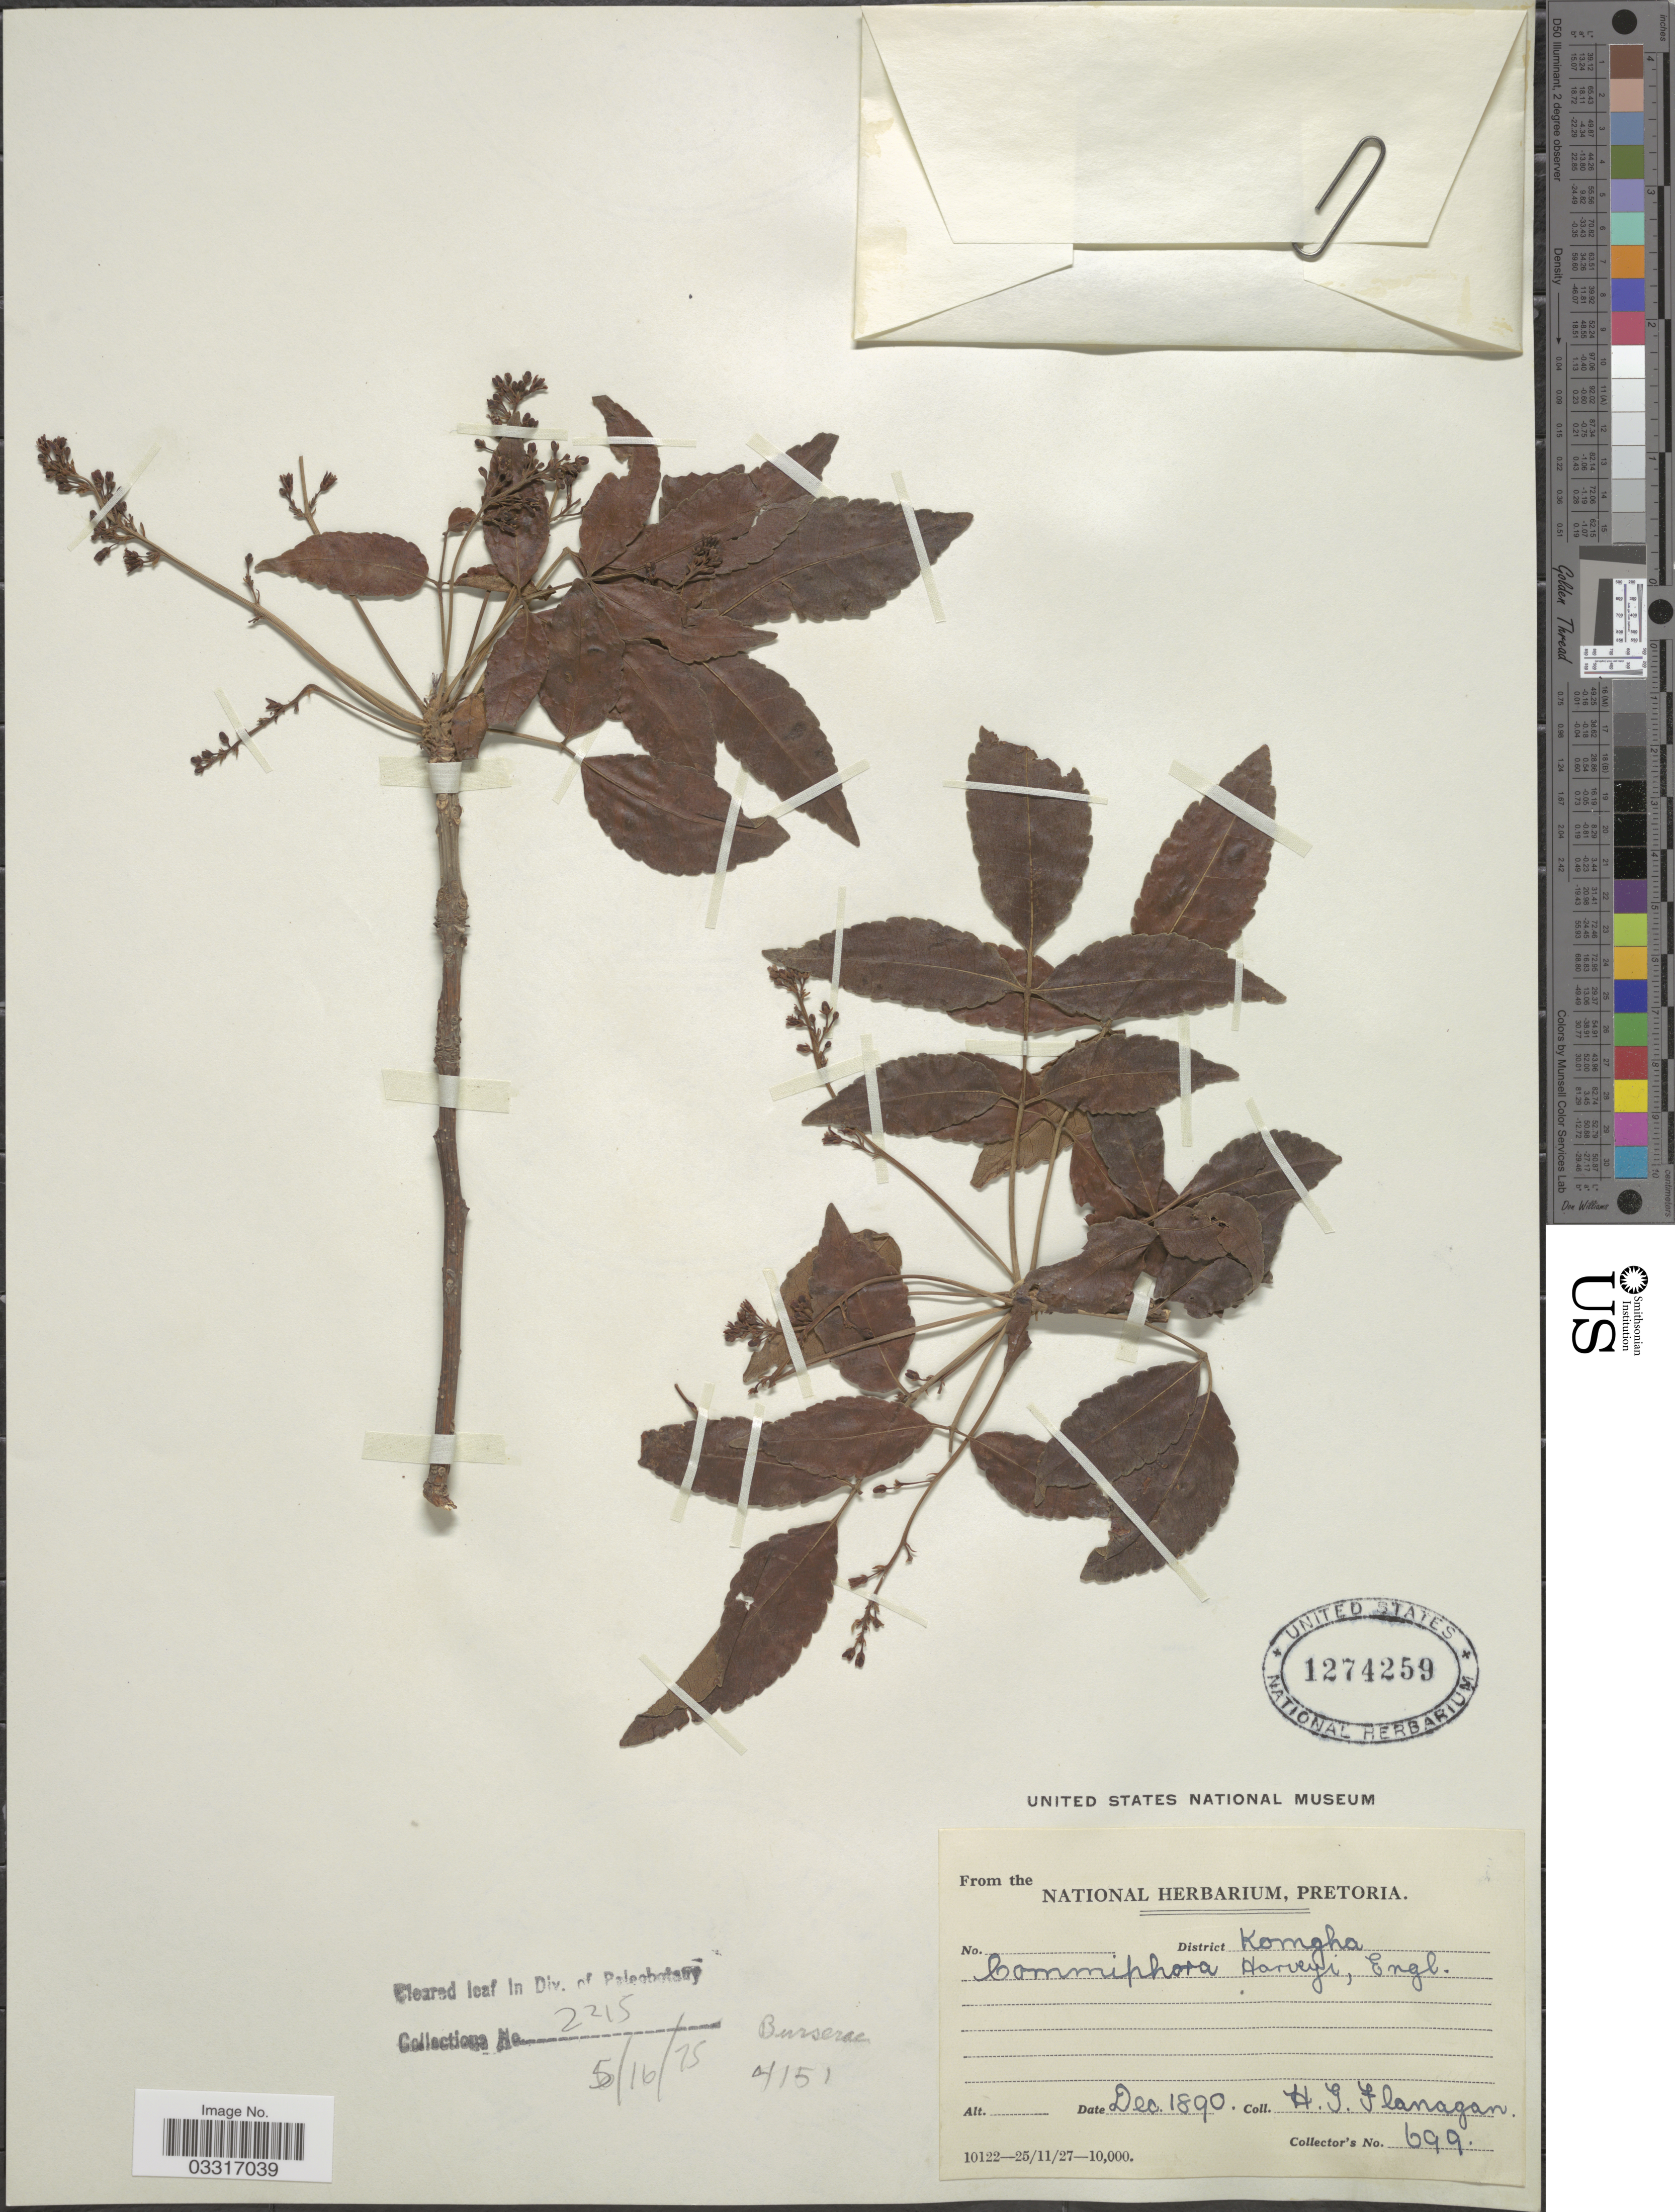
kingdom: Plantae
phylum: Tracheophyta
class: Magnoliopsida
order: Sapindales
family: Burseraceae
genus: Commiphora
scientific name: Commiphora harveyi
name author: Engl.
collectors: H. Flanagan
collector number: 699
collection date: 1890-12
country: South Africa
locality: District Komgha.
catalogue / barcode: US 1274259